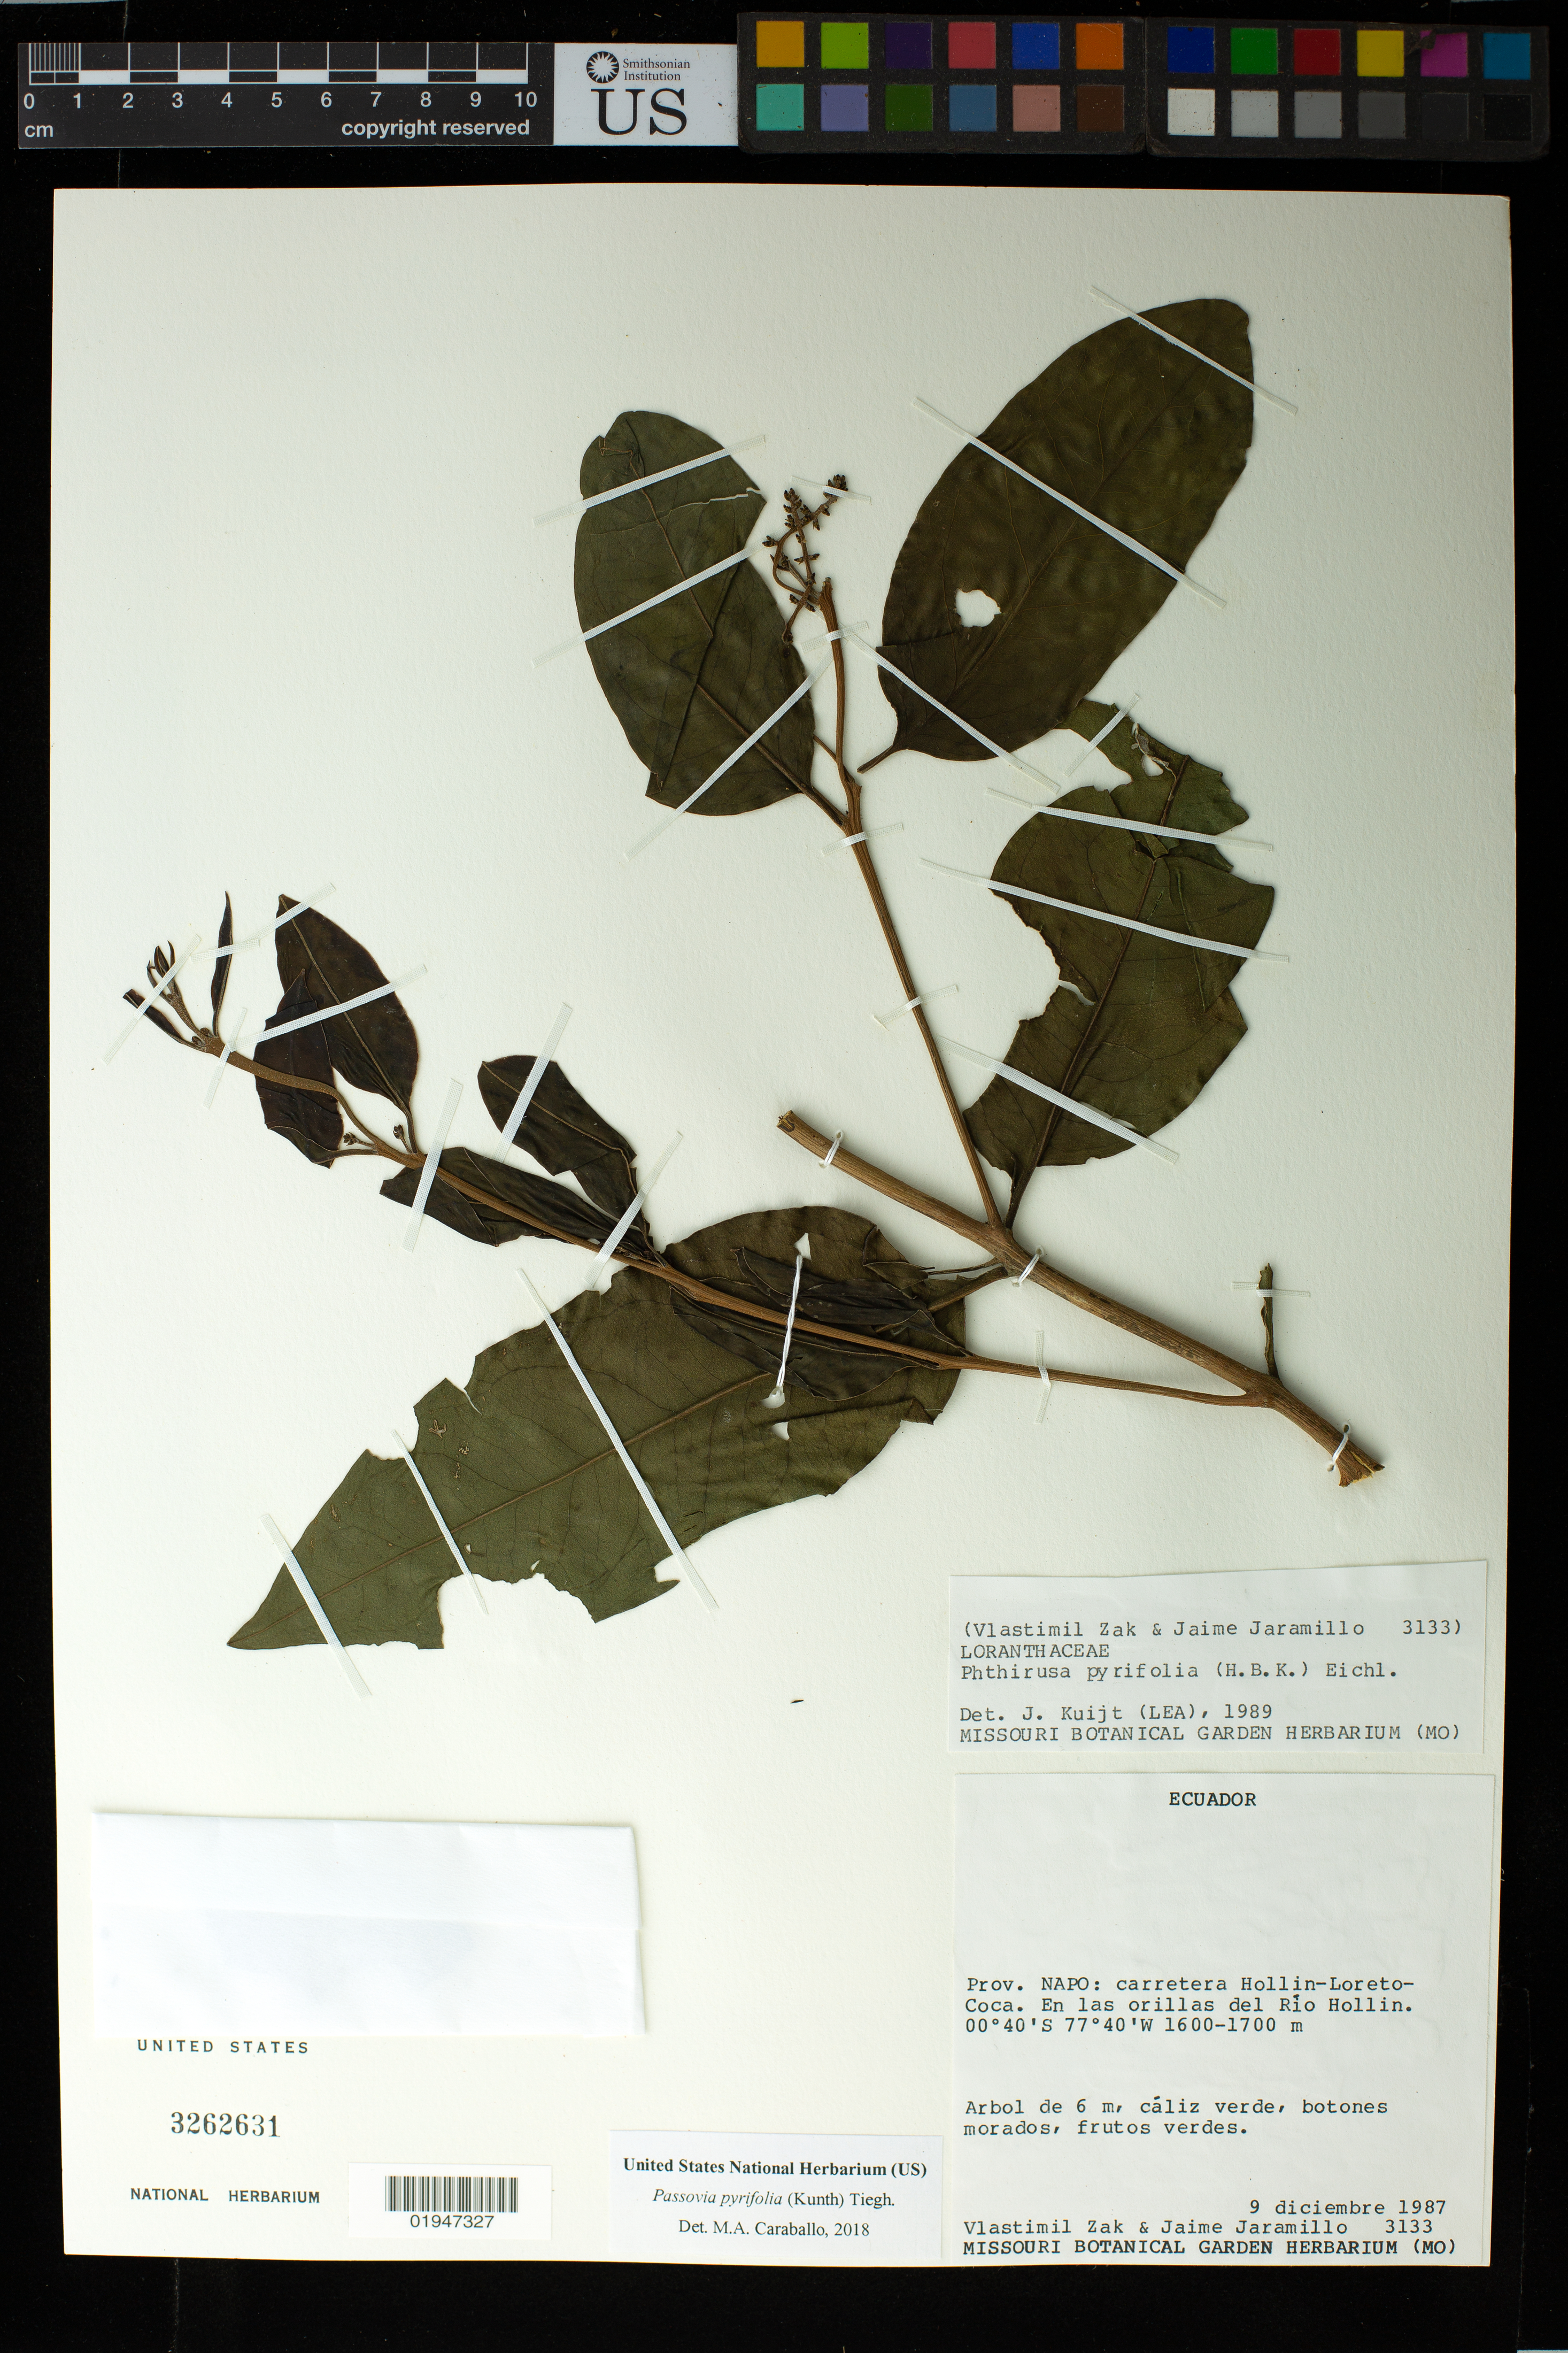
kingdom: Plantae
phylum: Tracheophyta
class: Magnoliopsida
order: Santalales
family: Loranthaceae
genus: Passovia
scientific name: Passovia pyrifolia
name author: (Kunth) Tiegh.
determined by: Caraballo-Ortiz, Marcos A., (MISS), University of Mississippi (UNITED STATES)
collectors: V. Zak & J. L. Jaramillo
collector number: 3133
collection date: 1987-12-09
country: Ecuador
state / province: Napo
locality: Carretera Hollin-Loreto-Coca, en las orillas del Río Hollin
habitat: En las orillas del río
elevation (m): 1600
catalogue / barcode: US 3262631